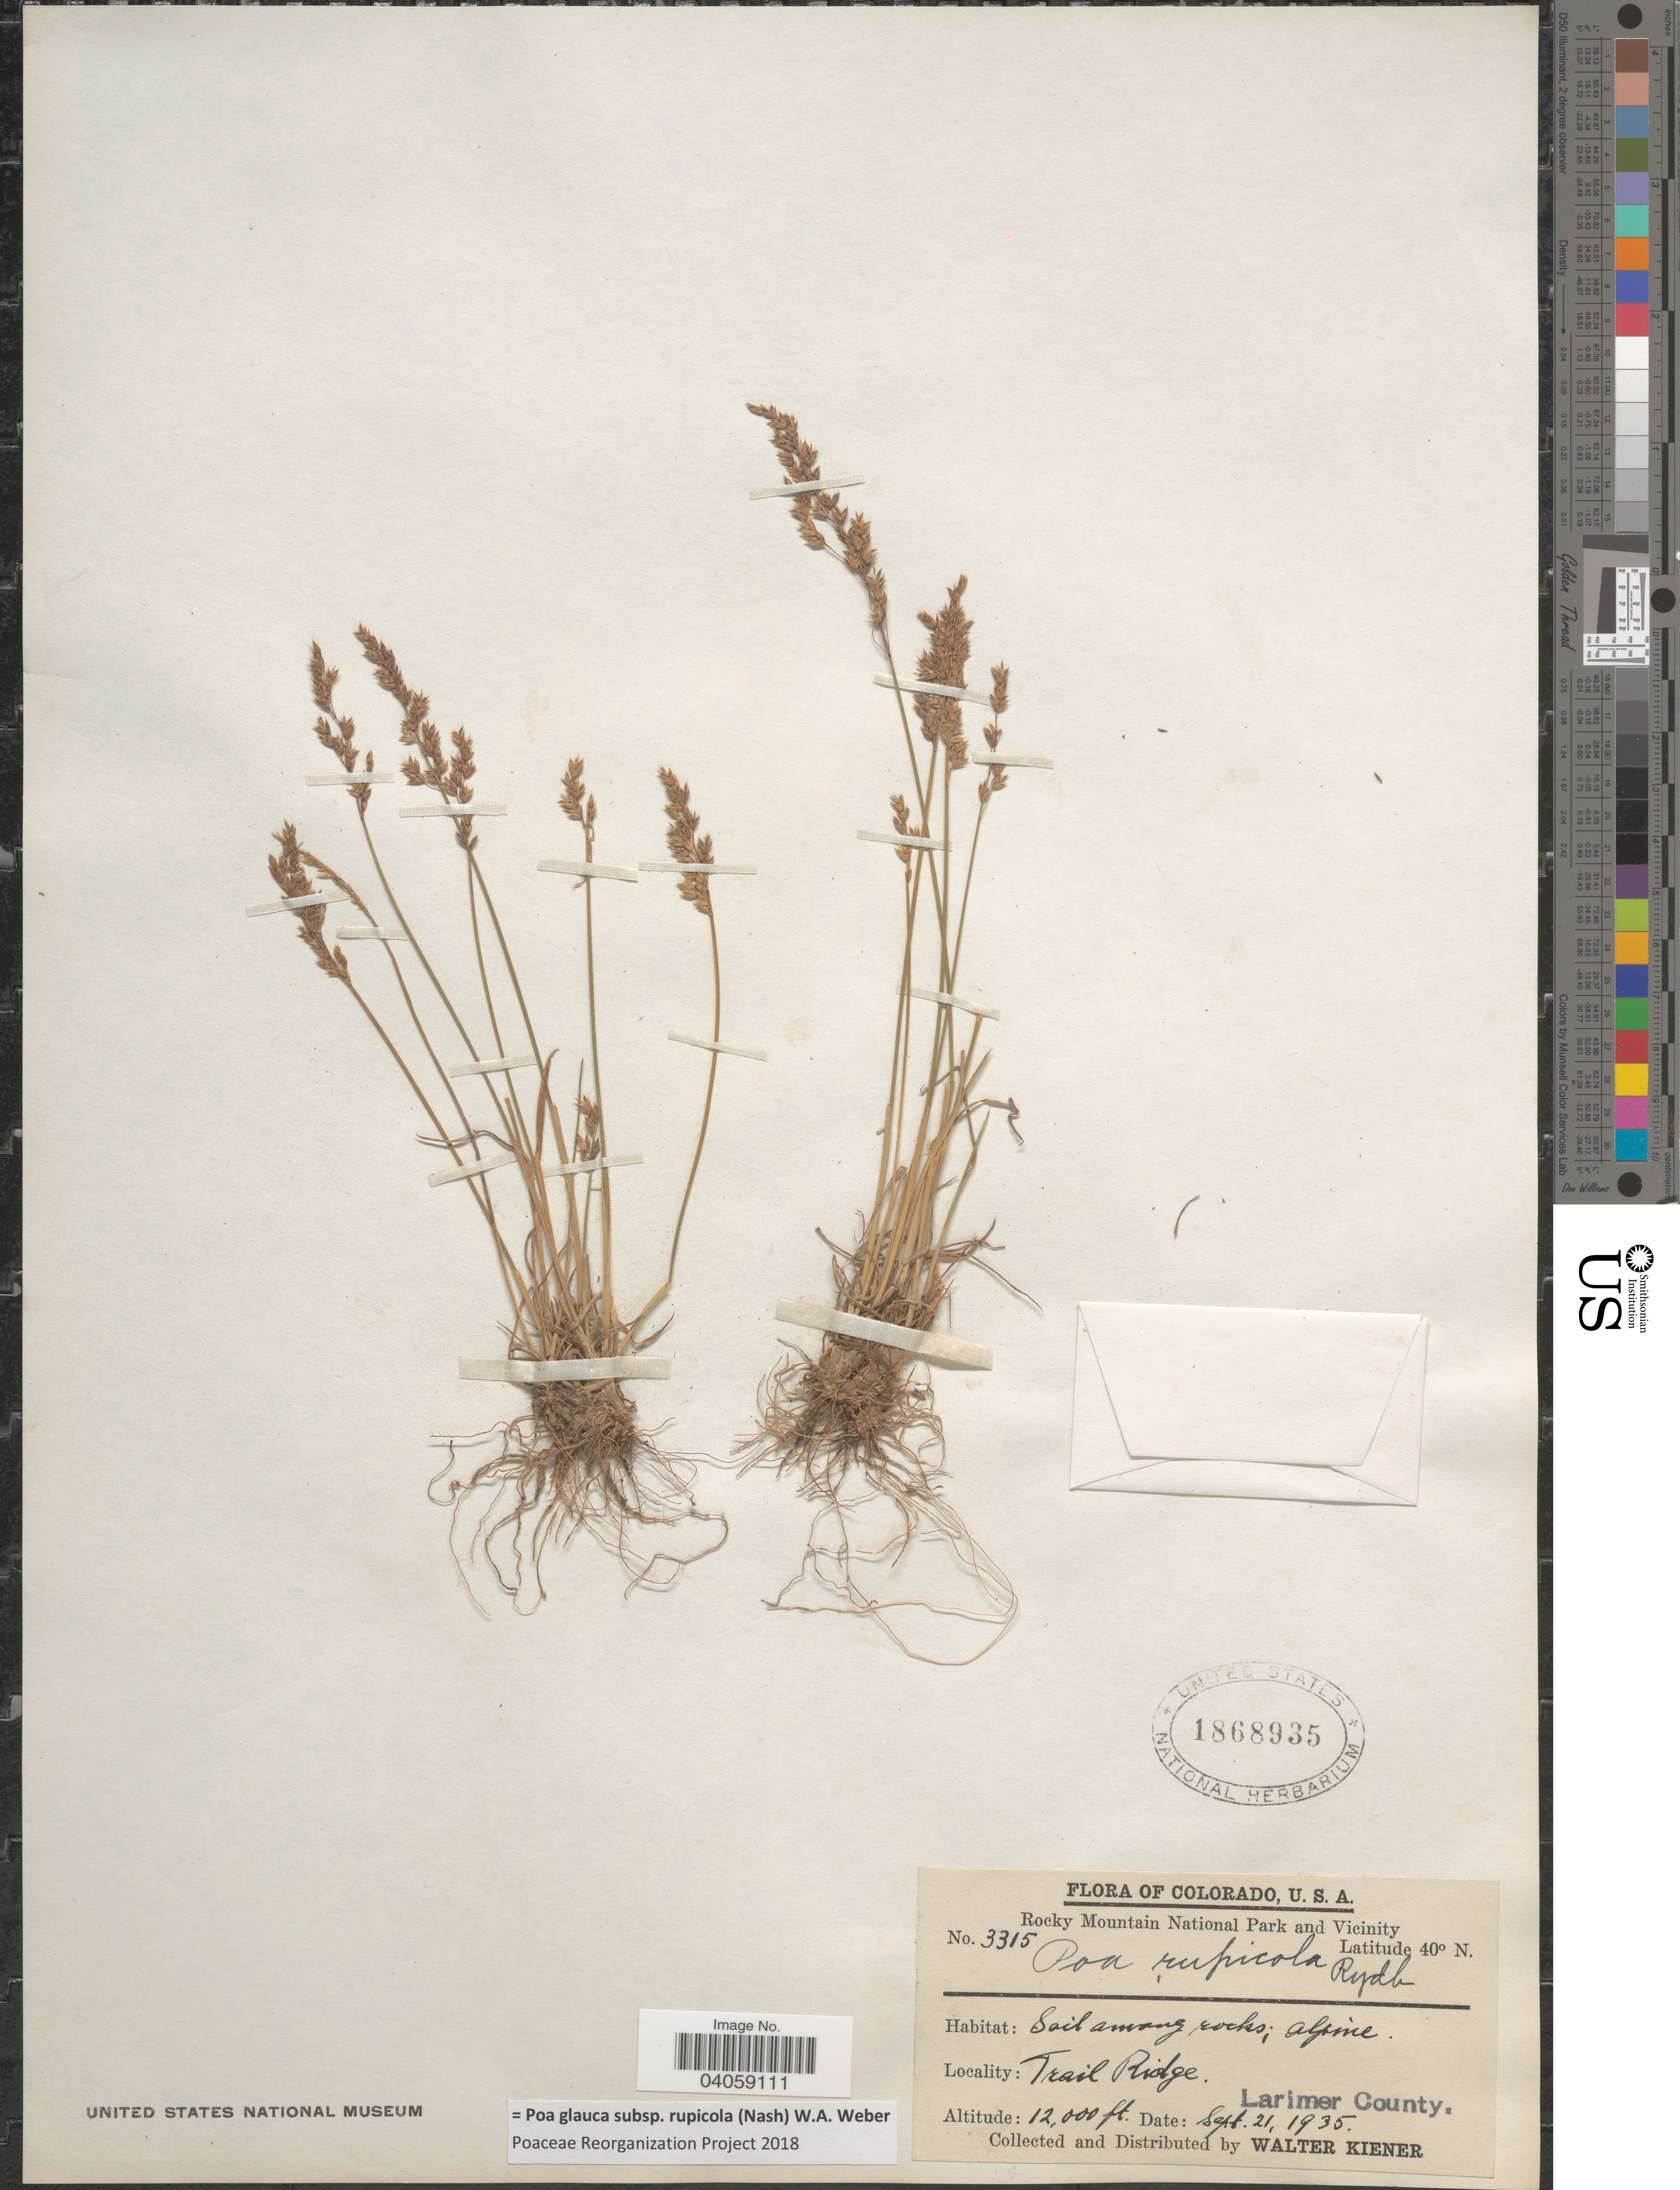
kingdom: Plantae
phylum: Tracheophyta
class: Liliopsida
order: Poales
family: Poaceae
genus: Poa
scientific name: Poa glauca subsp. rupicola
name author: (Nash) W.A. Weber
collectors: W. Kiener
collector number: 3315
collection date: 1935-09-21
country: United States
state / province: Colorado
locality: Rocky Mountain National Park and Vicinity. Soil among rocks; alpoine. Trail Ridge. Larimer County.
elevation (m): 3658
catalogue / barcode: US 1868935